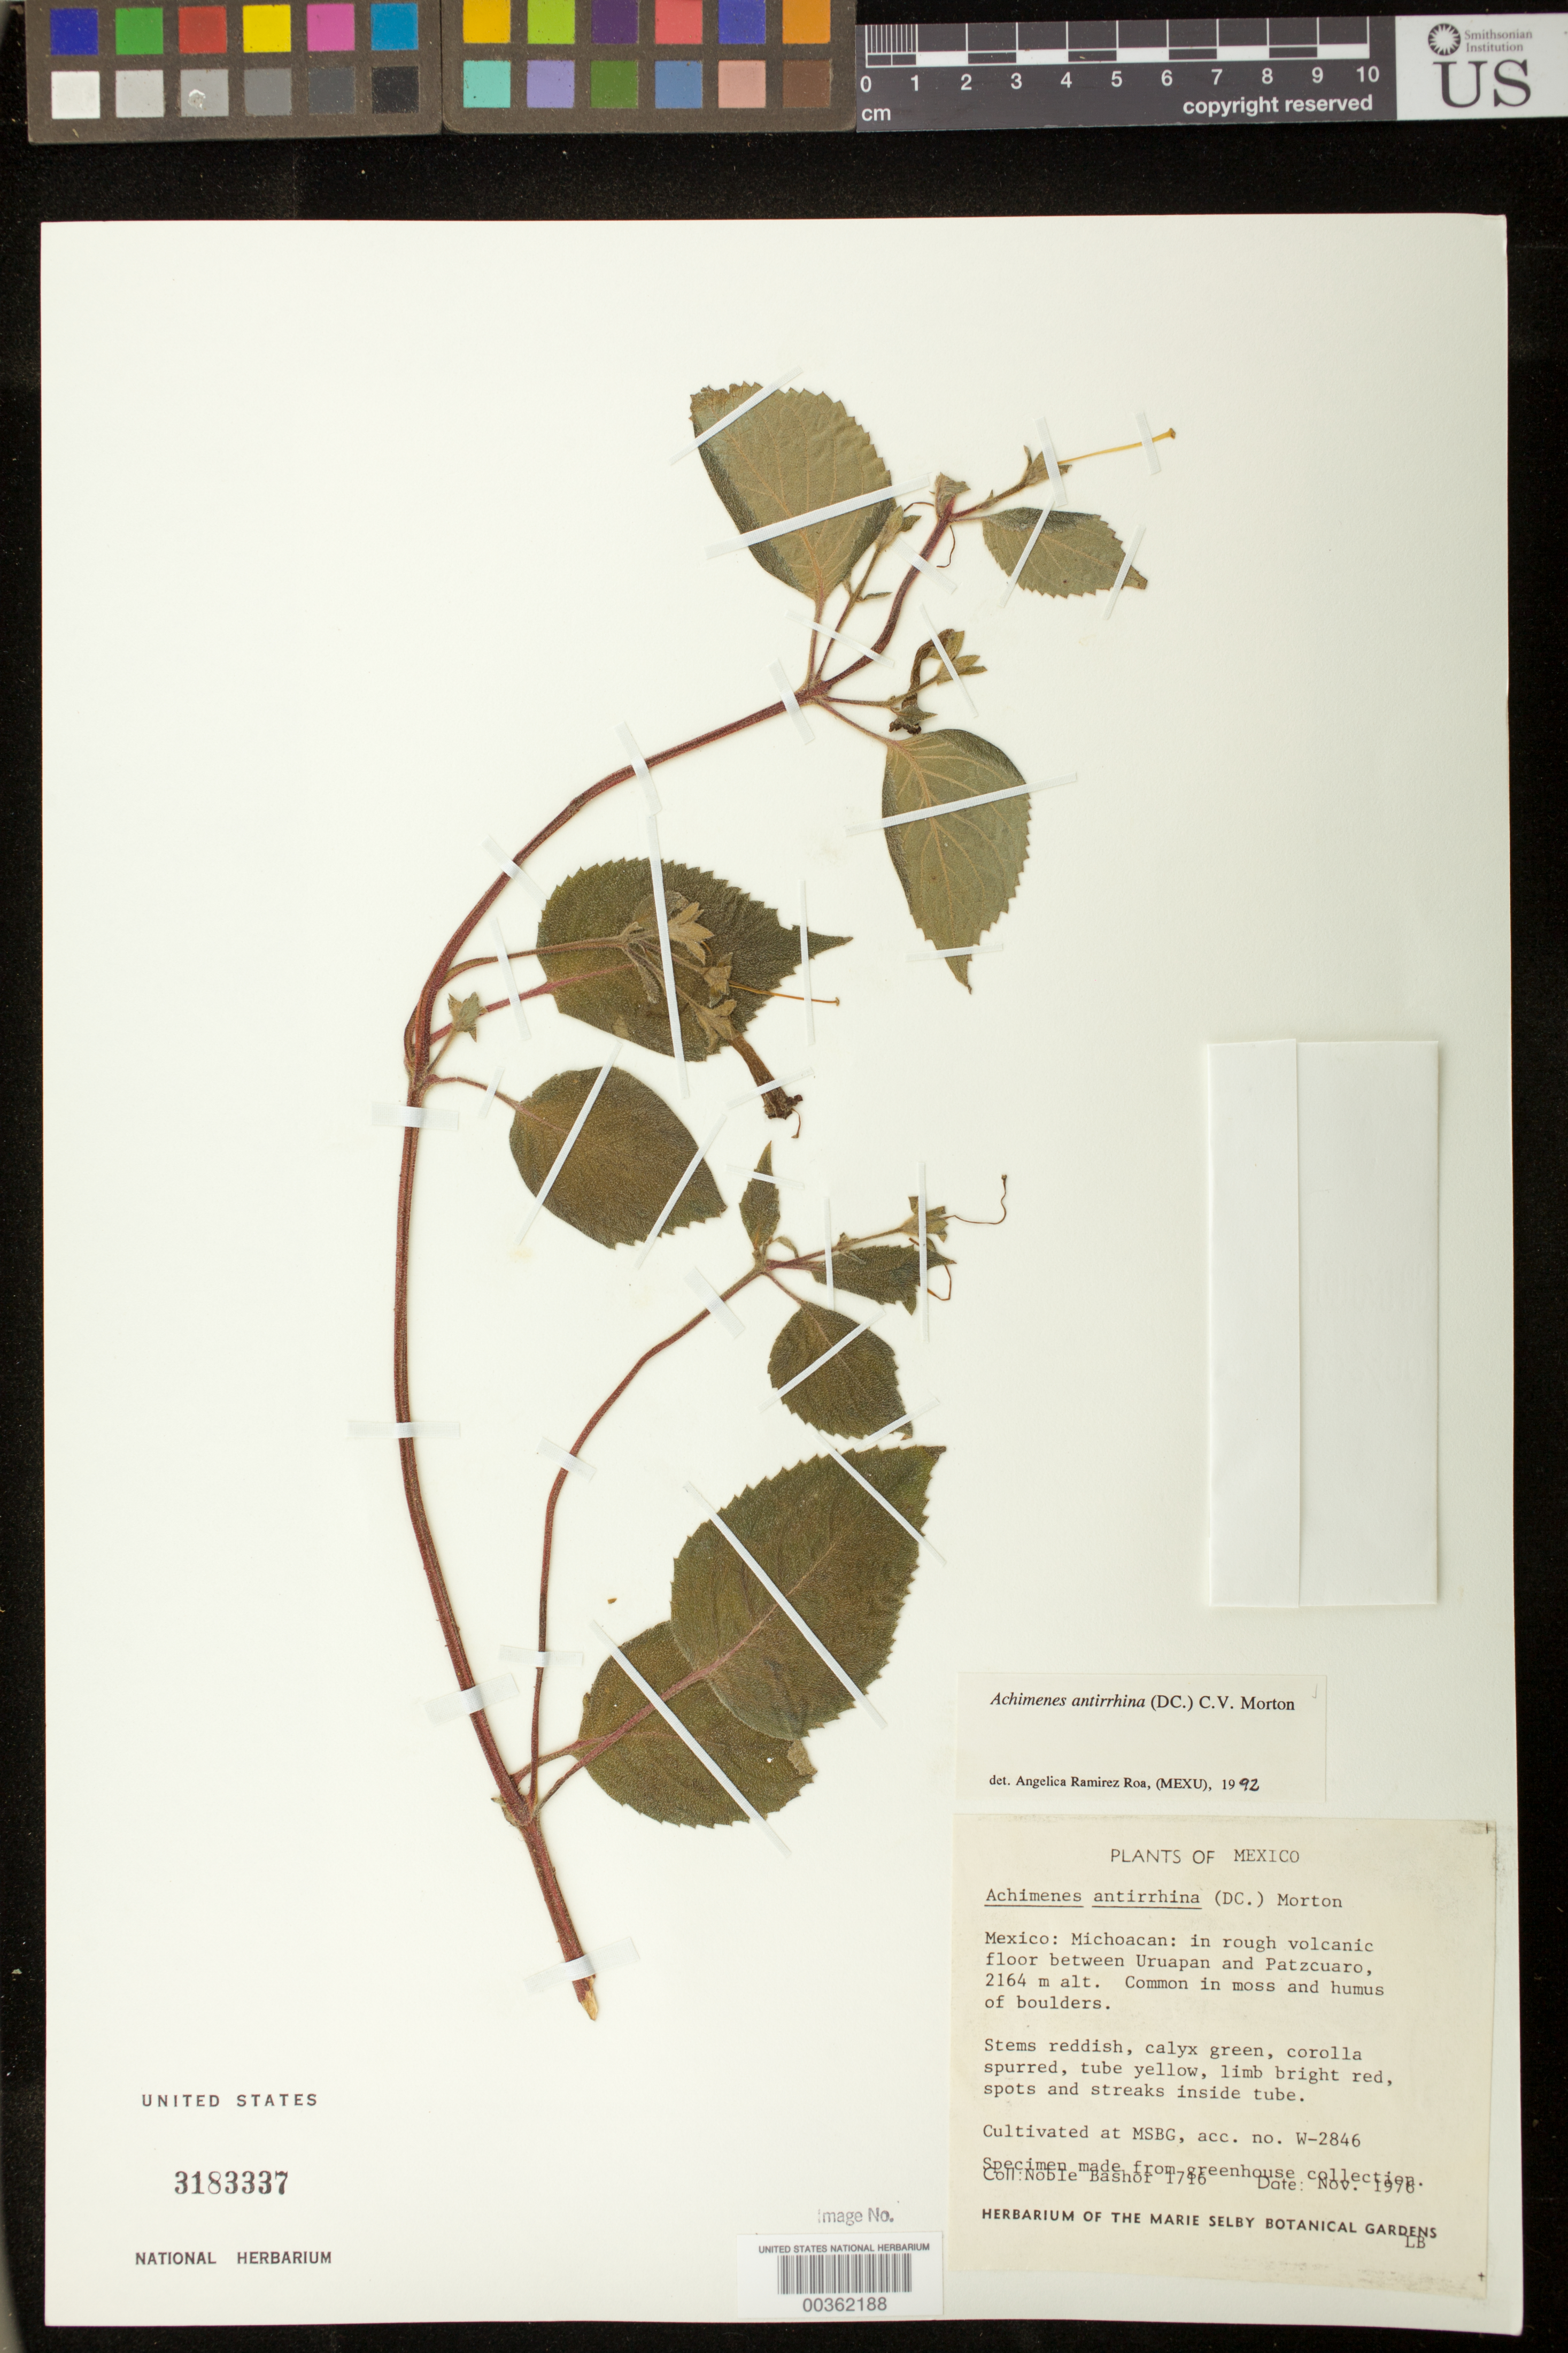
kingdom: Plantae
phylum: Tracheophyta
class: Magnoliopsida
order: Lamiales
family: Gesneriaceae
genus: Achimenes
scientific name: Achimenes antirrhina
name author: (DC.) C.V. Morton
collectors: N. Bashor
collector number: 1716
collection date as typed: Nov 1976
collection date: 1976-11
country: Mexico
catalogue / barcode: US 3183337